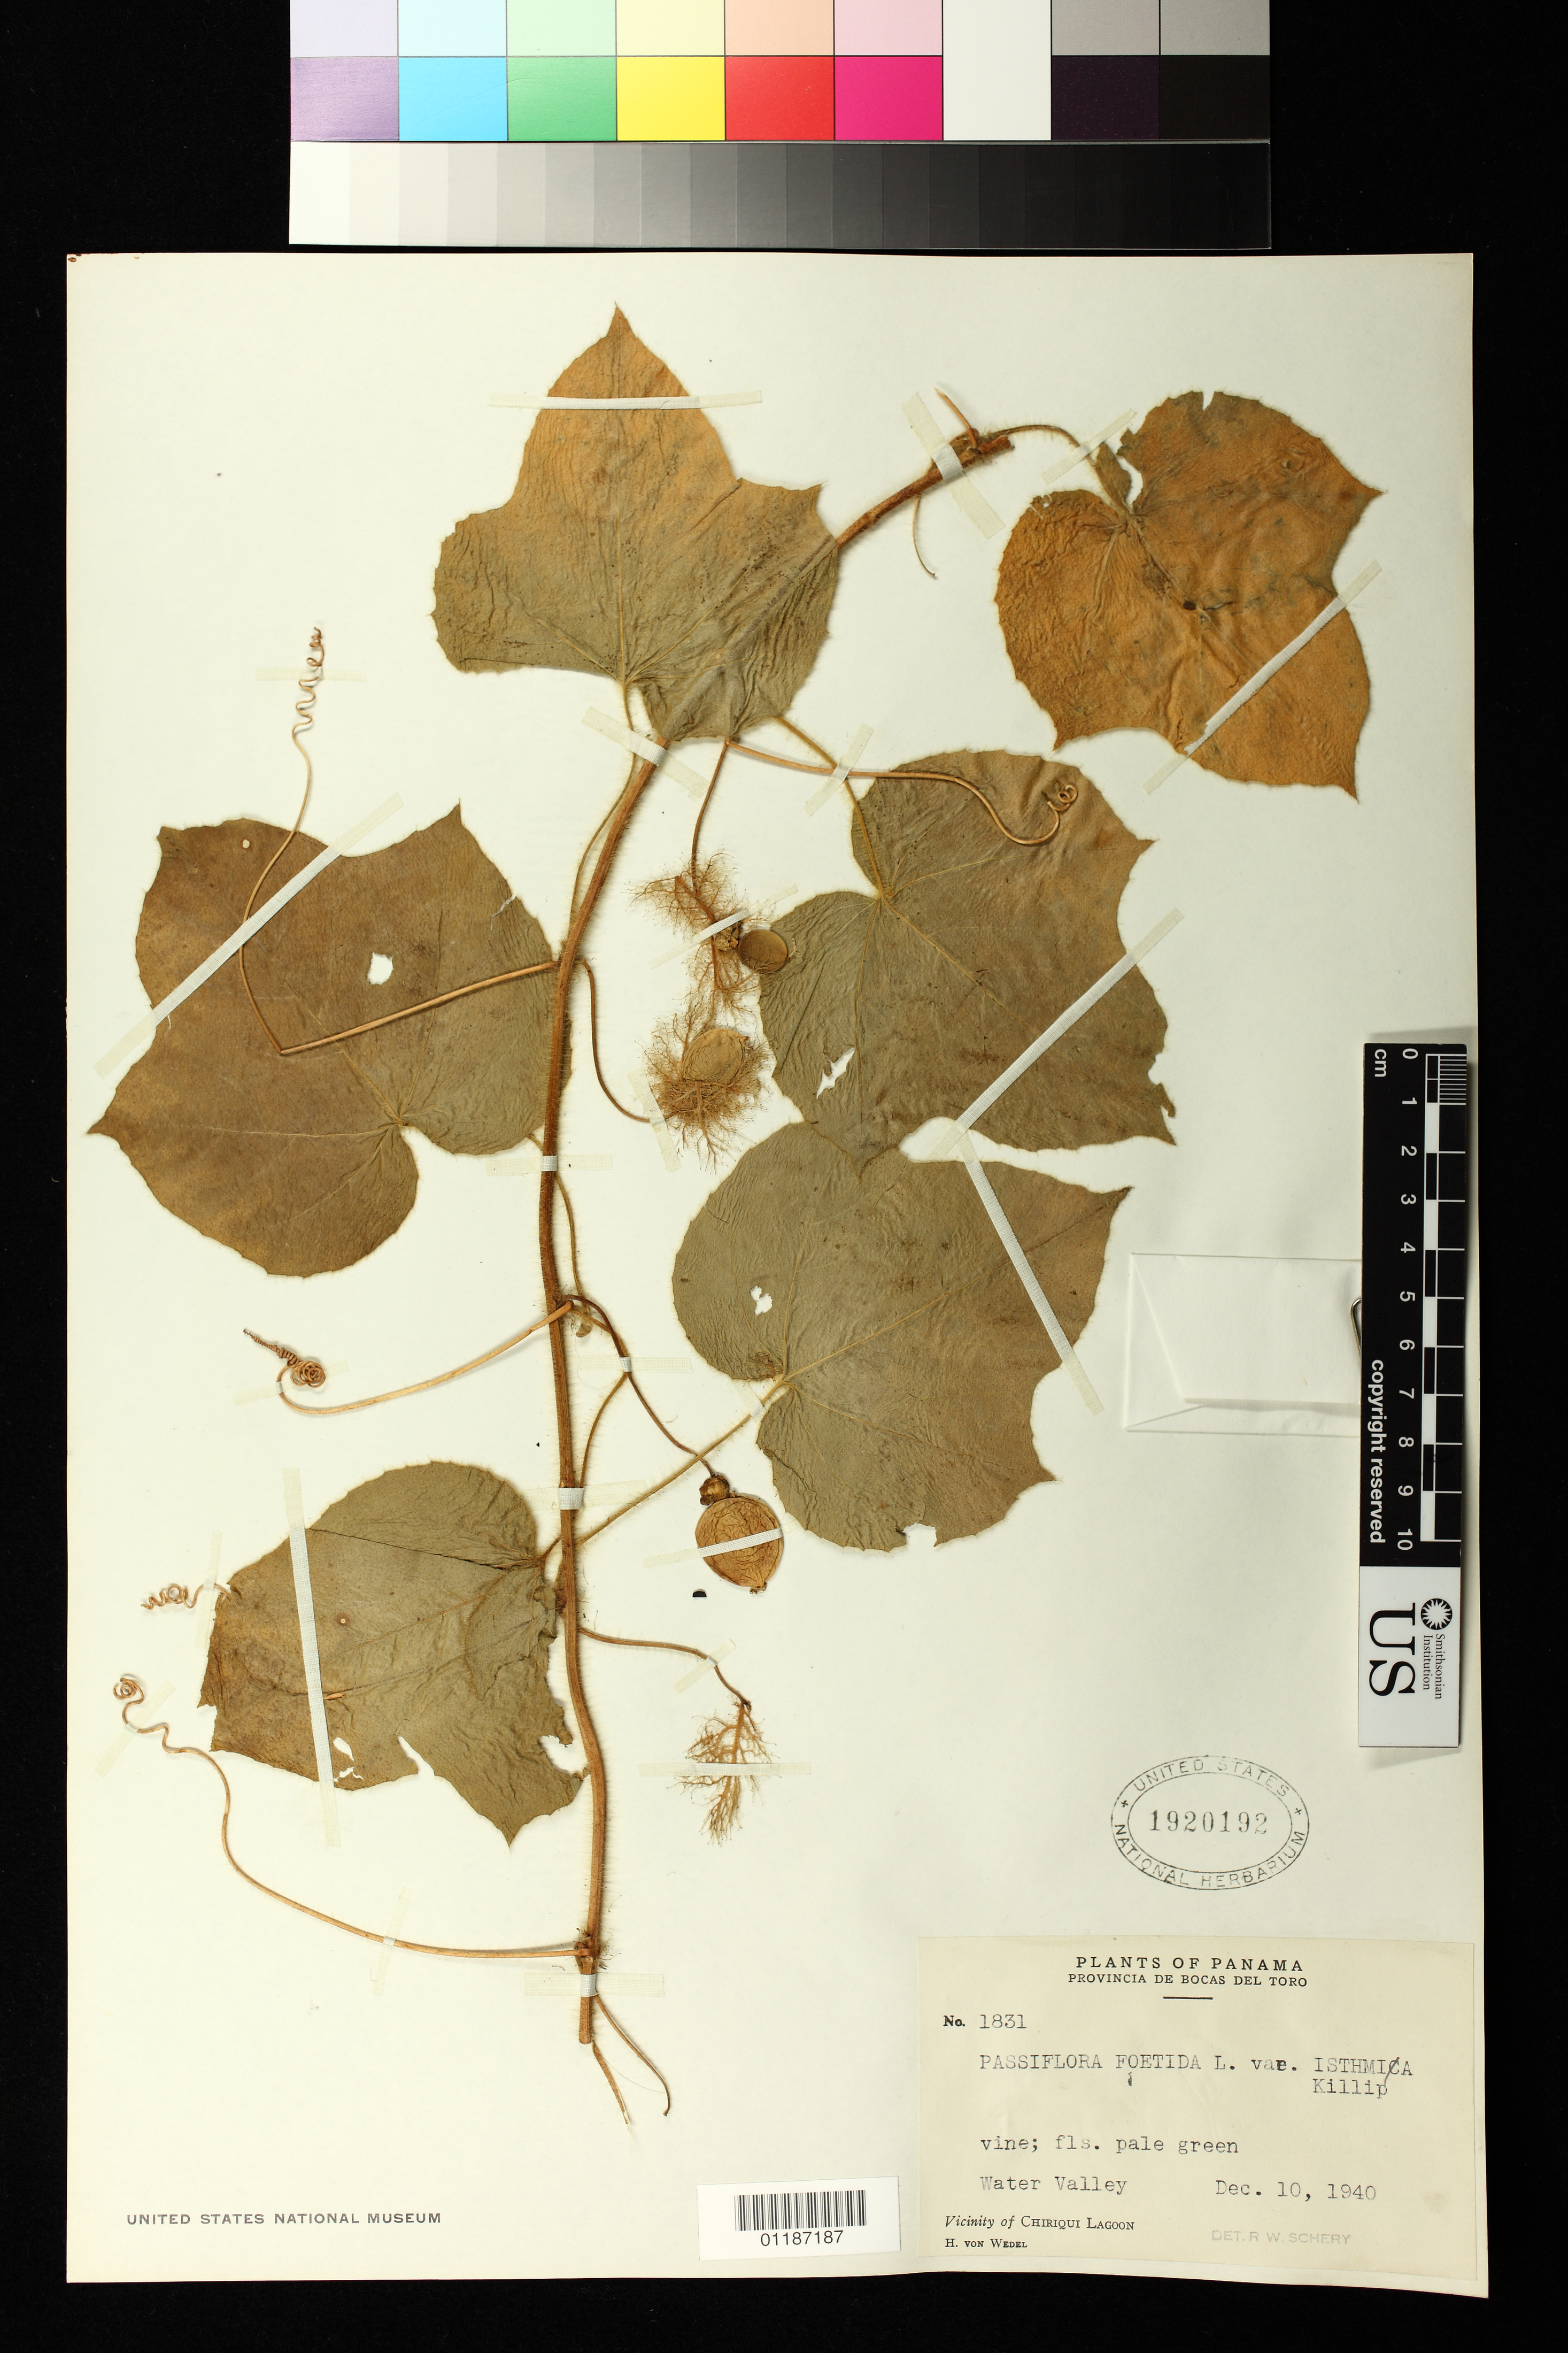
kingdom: Plantae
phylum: Tracheophyta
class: Magnoliopsida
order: Malpighiales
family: Passifloraceae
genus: Passiflora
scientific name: Passiflora foetida var. isthmia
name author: Killip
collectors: H. von Wedel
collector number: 1831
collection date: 1940-12-10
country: Panama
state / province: Bocas del Toro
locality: Water Valley, vicinity of Chiriqui Lagoon.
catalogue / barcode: US 1920192